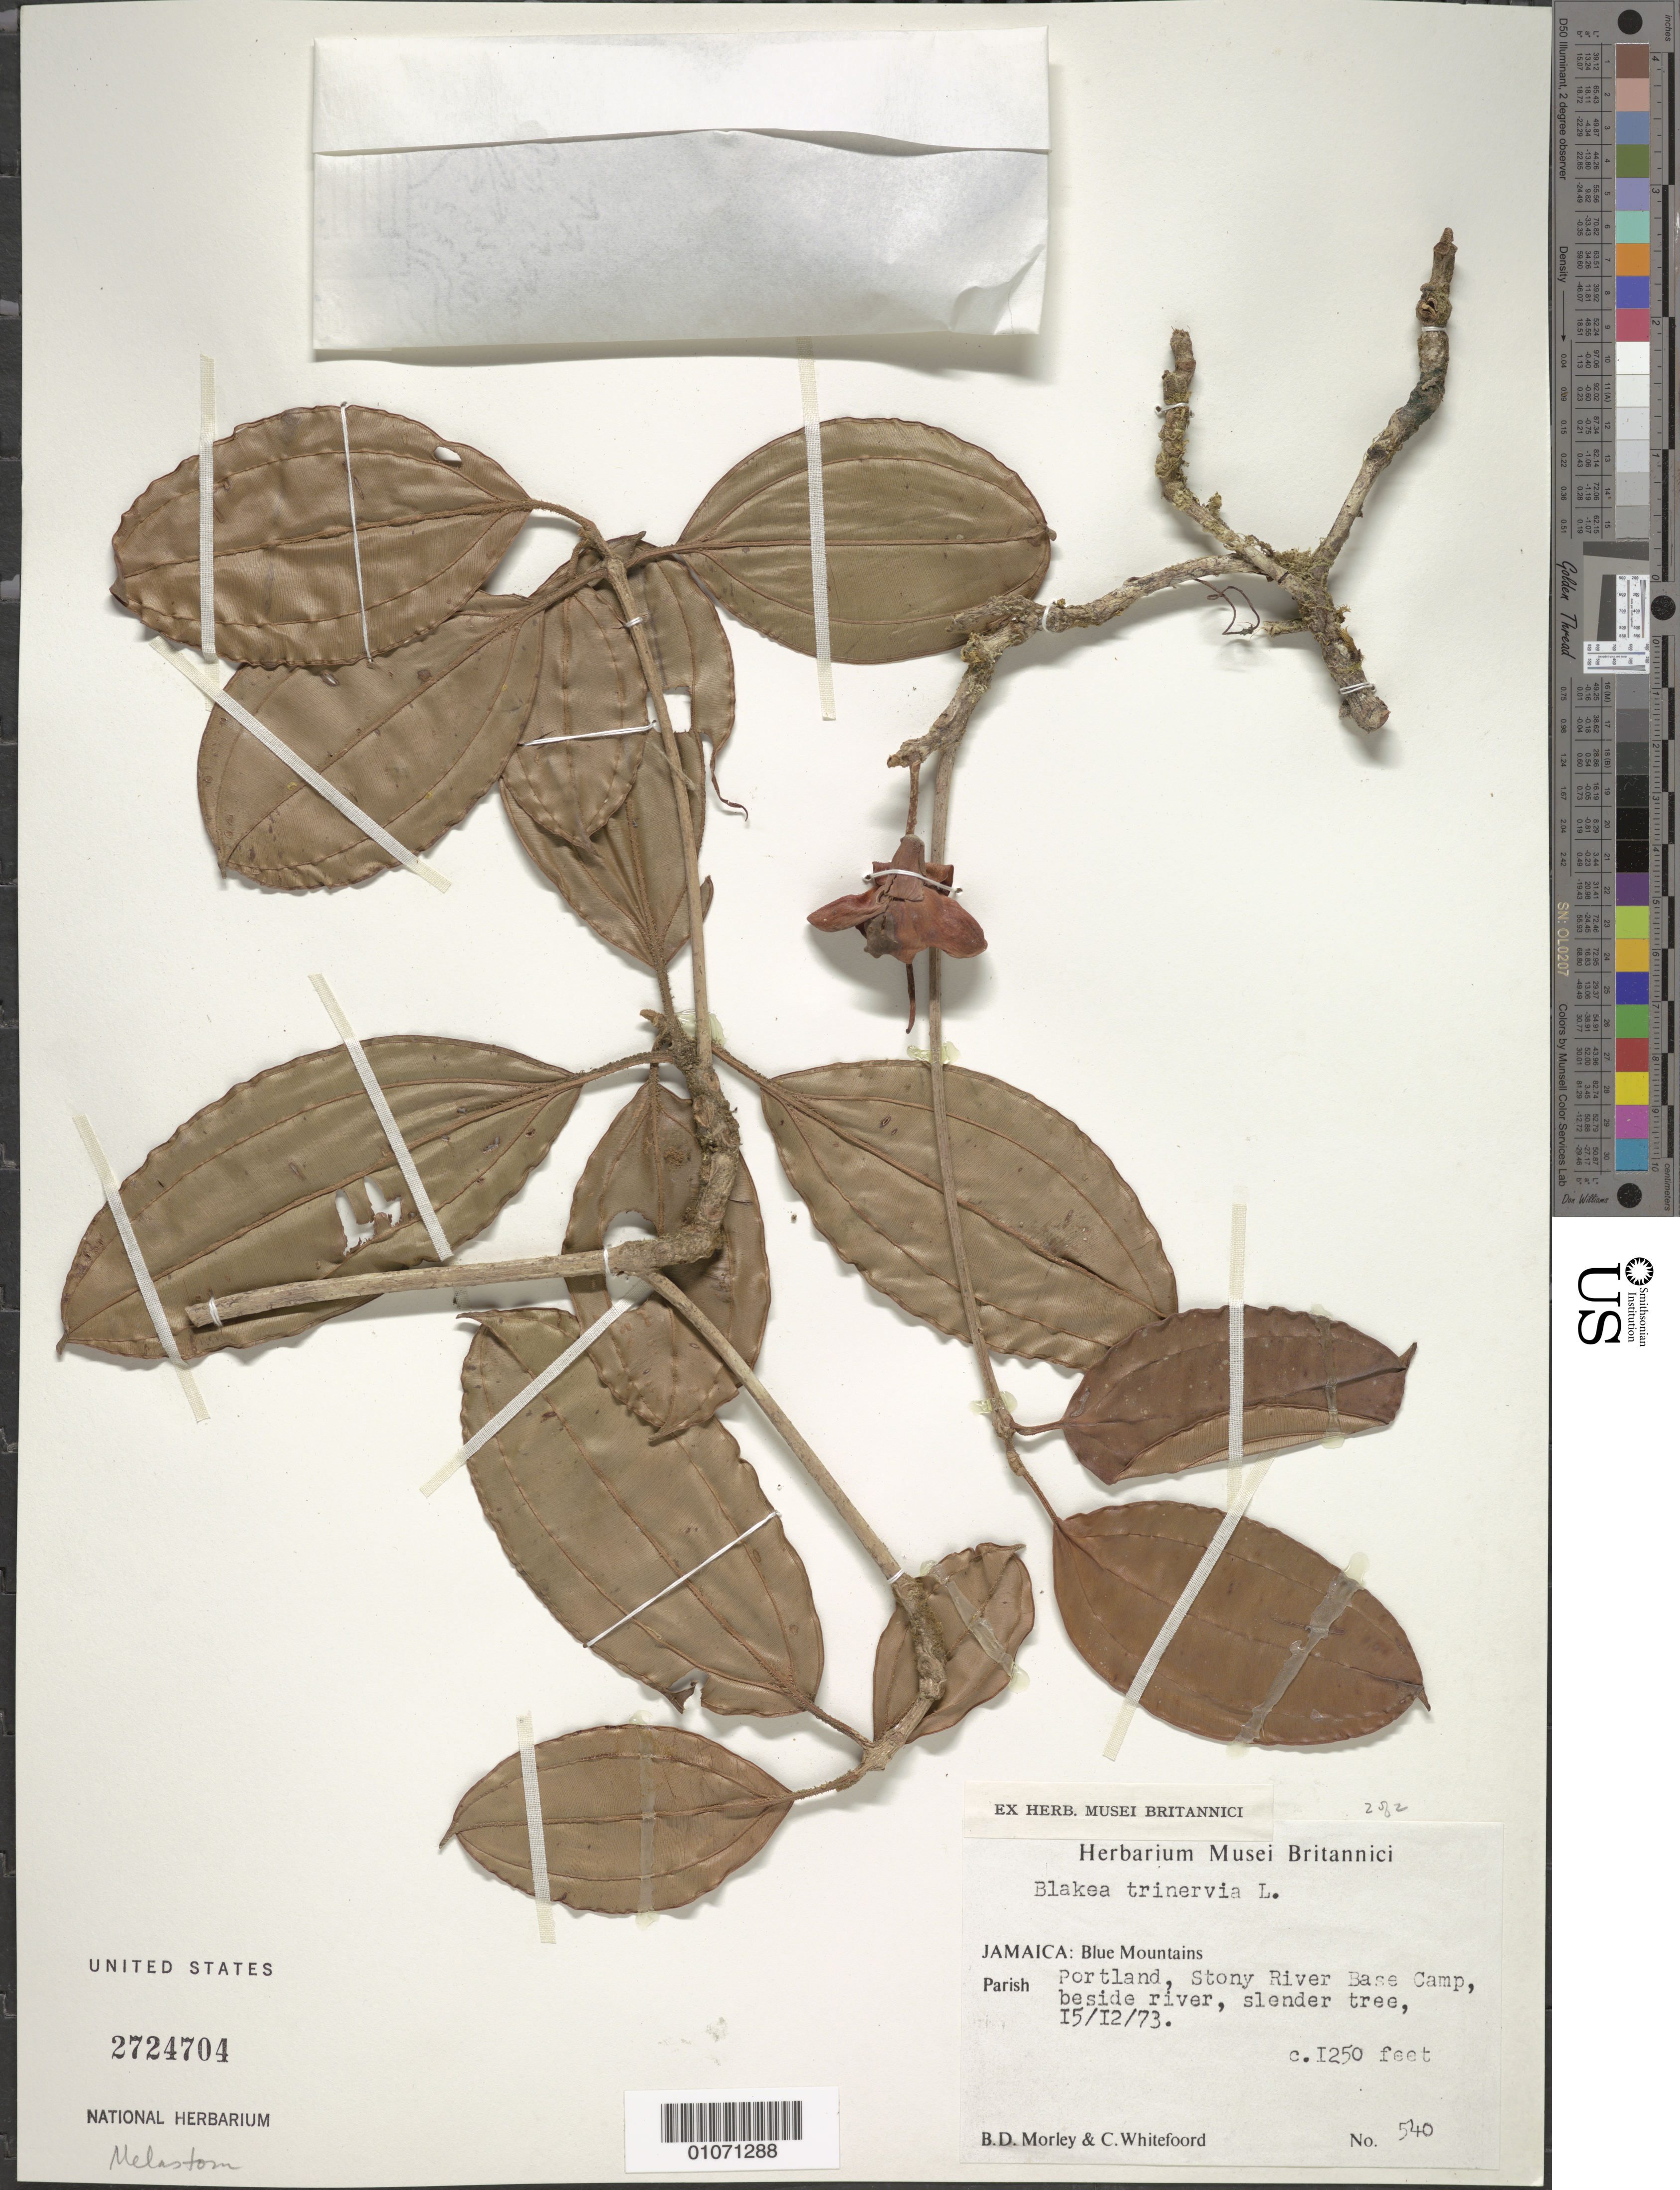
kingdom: Plantae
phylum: Tracheophyta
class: Magnoliopsida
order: Myrtales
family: Melastomataceae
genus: Blakea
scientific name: Blakea trinervia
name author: L.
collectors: B. D. Morley & C. Whitefoord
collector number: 540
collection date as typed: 15 Dec 1973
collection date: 1973-12-15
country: Jamaica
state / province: Portland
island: Jamaica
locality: Blue Mountains, Stony River Base Camp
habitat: Beside river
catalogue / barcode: US 2724704